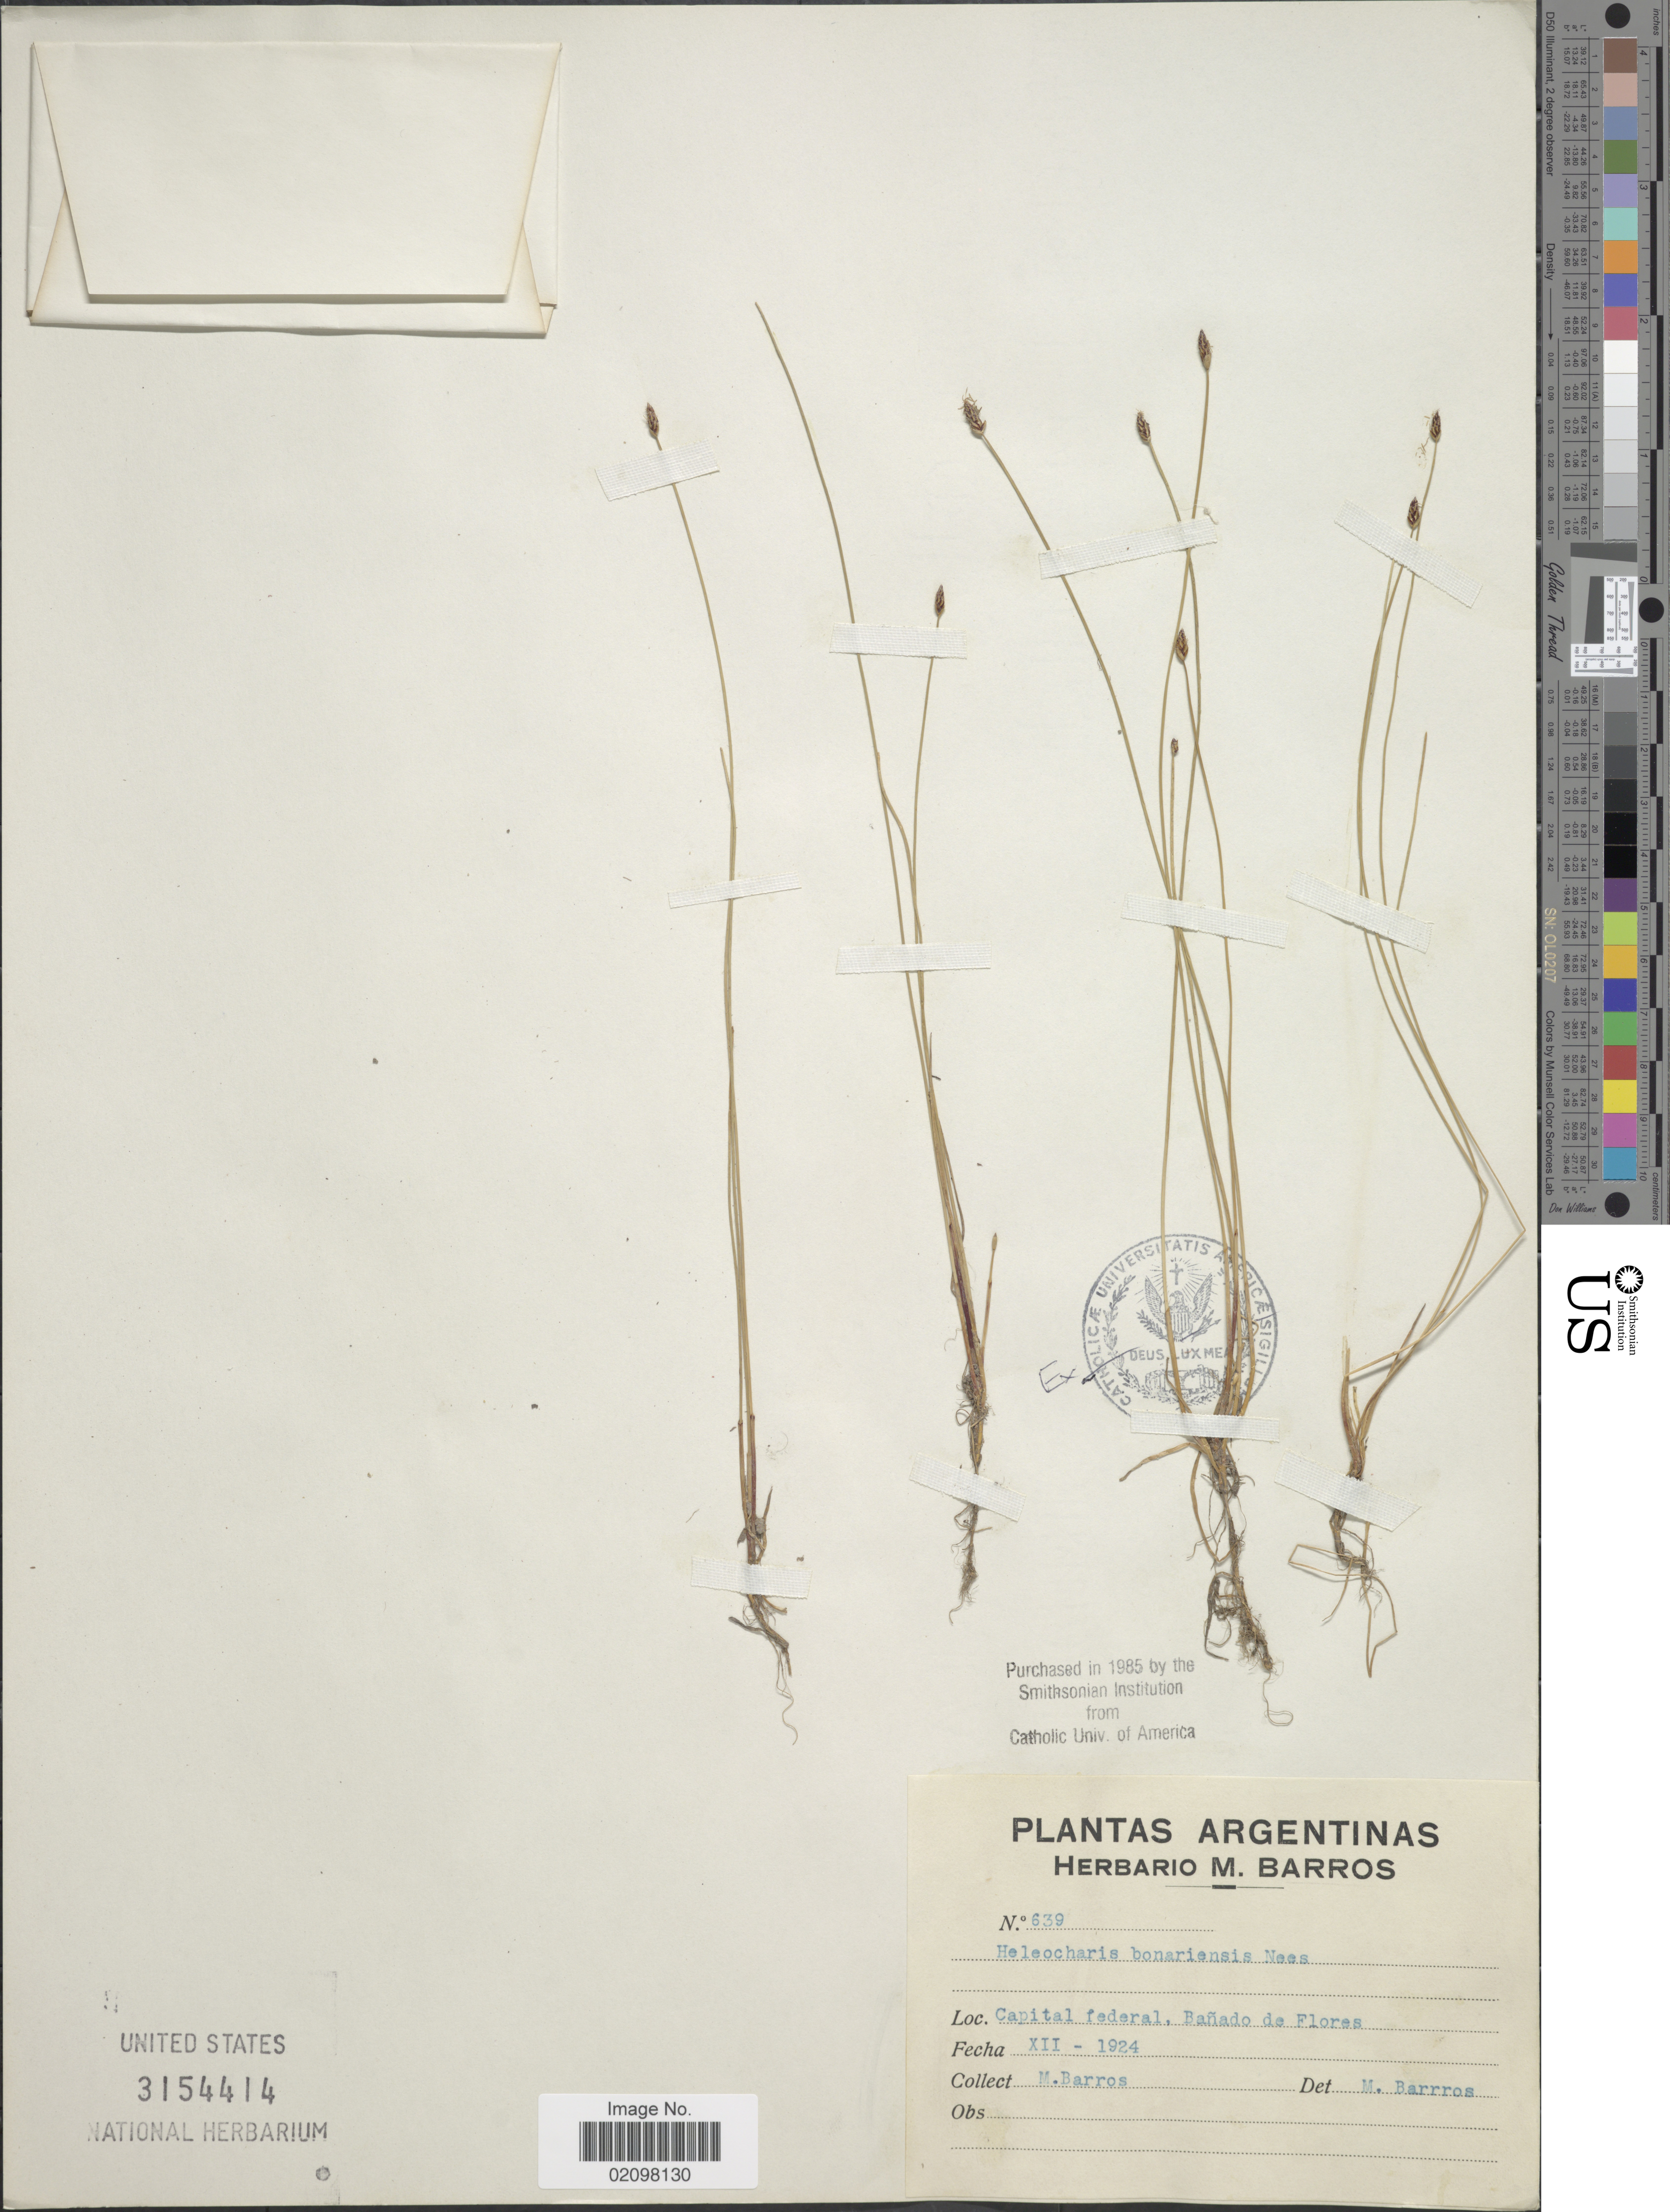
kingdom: Plantae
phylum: Tracheophyta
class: Liliopsida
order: Poales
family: Cyperaceae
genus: Eleocharis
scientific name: Eleocharis bonariensis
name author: Nees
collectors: M. Barros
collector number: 639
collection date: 1924-12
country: Argentina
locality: Capital federal, Bañado de Flores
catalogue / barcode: US 3154414